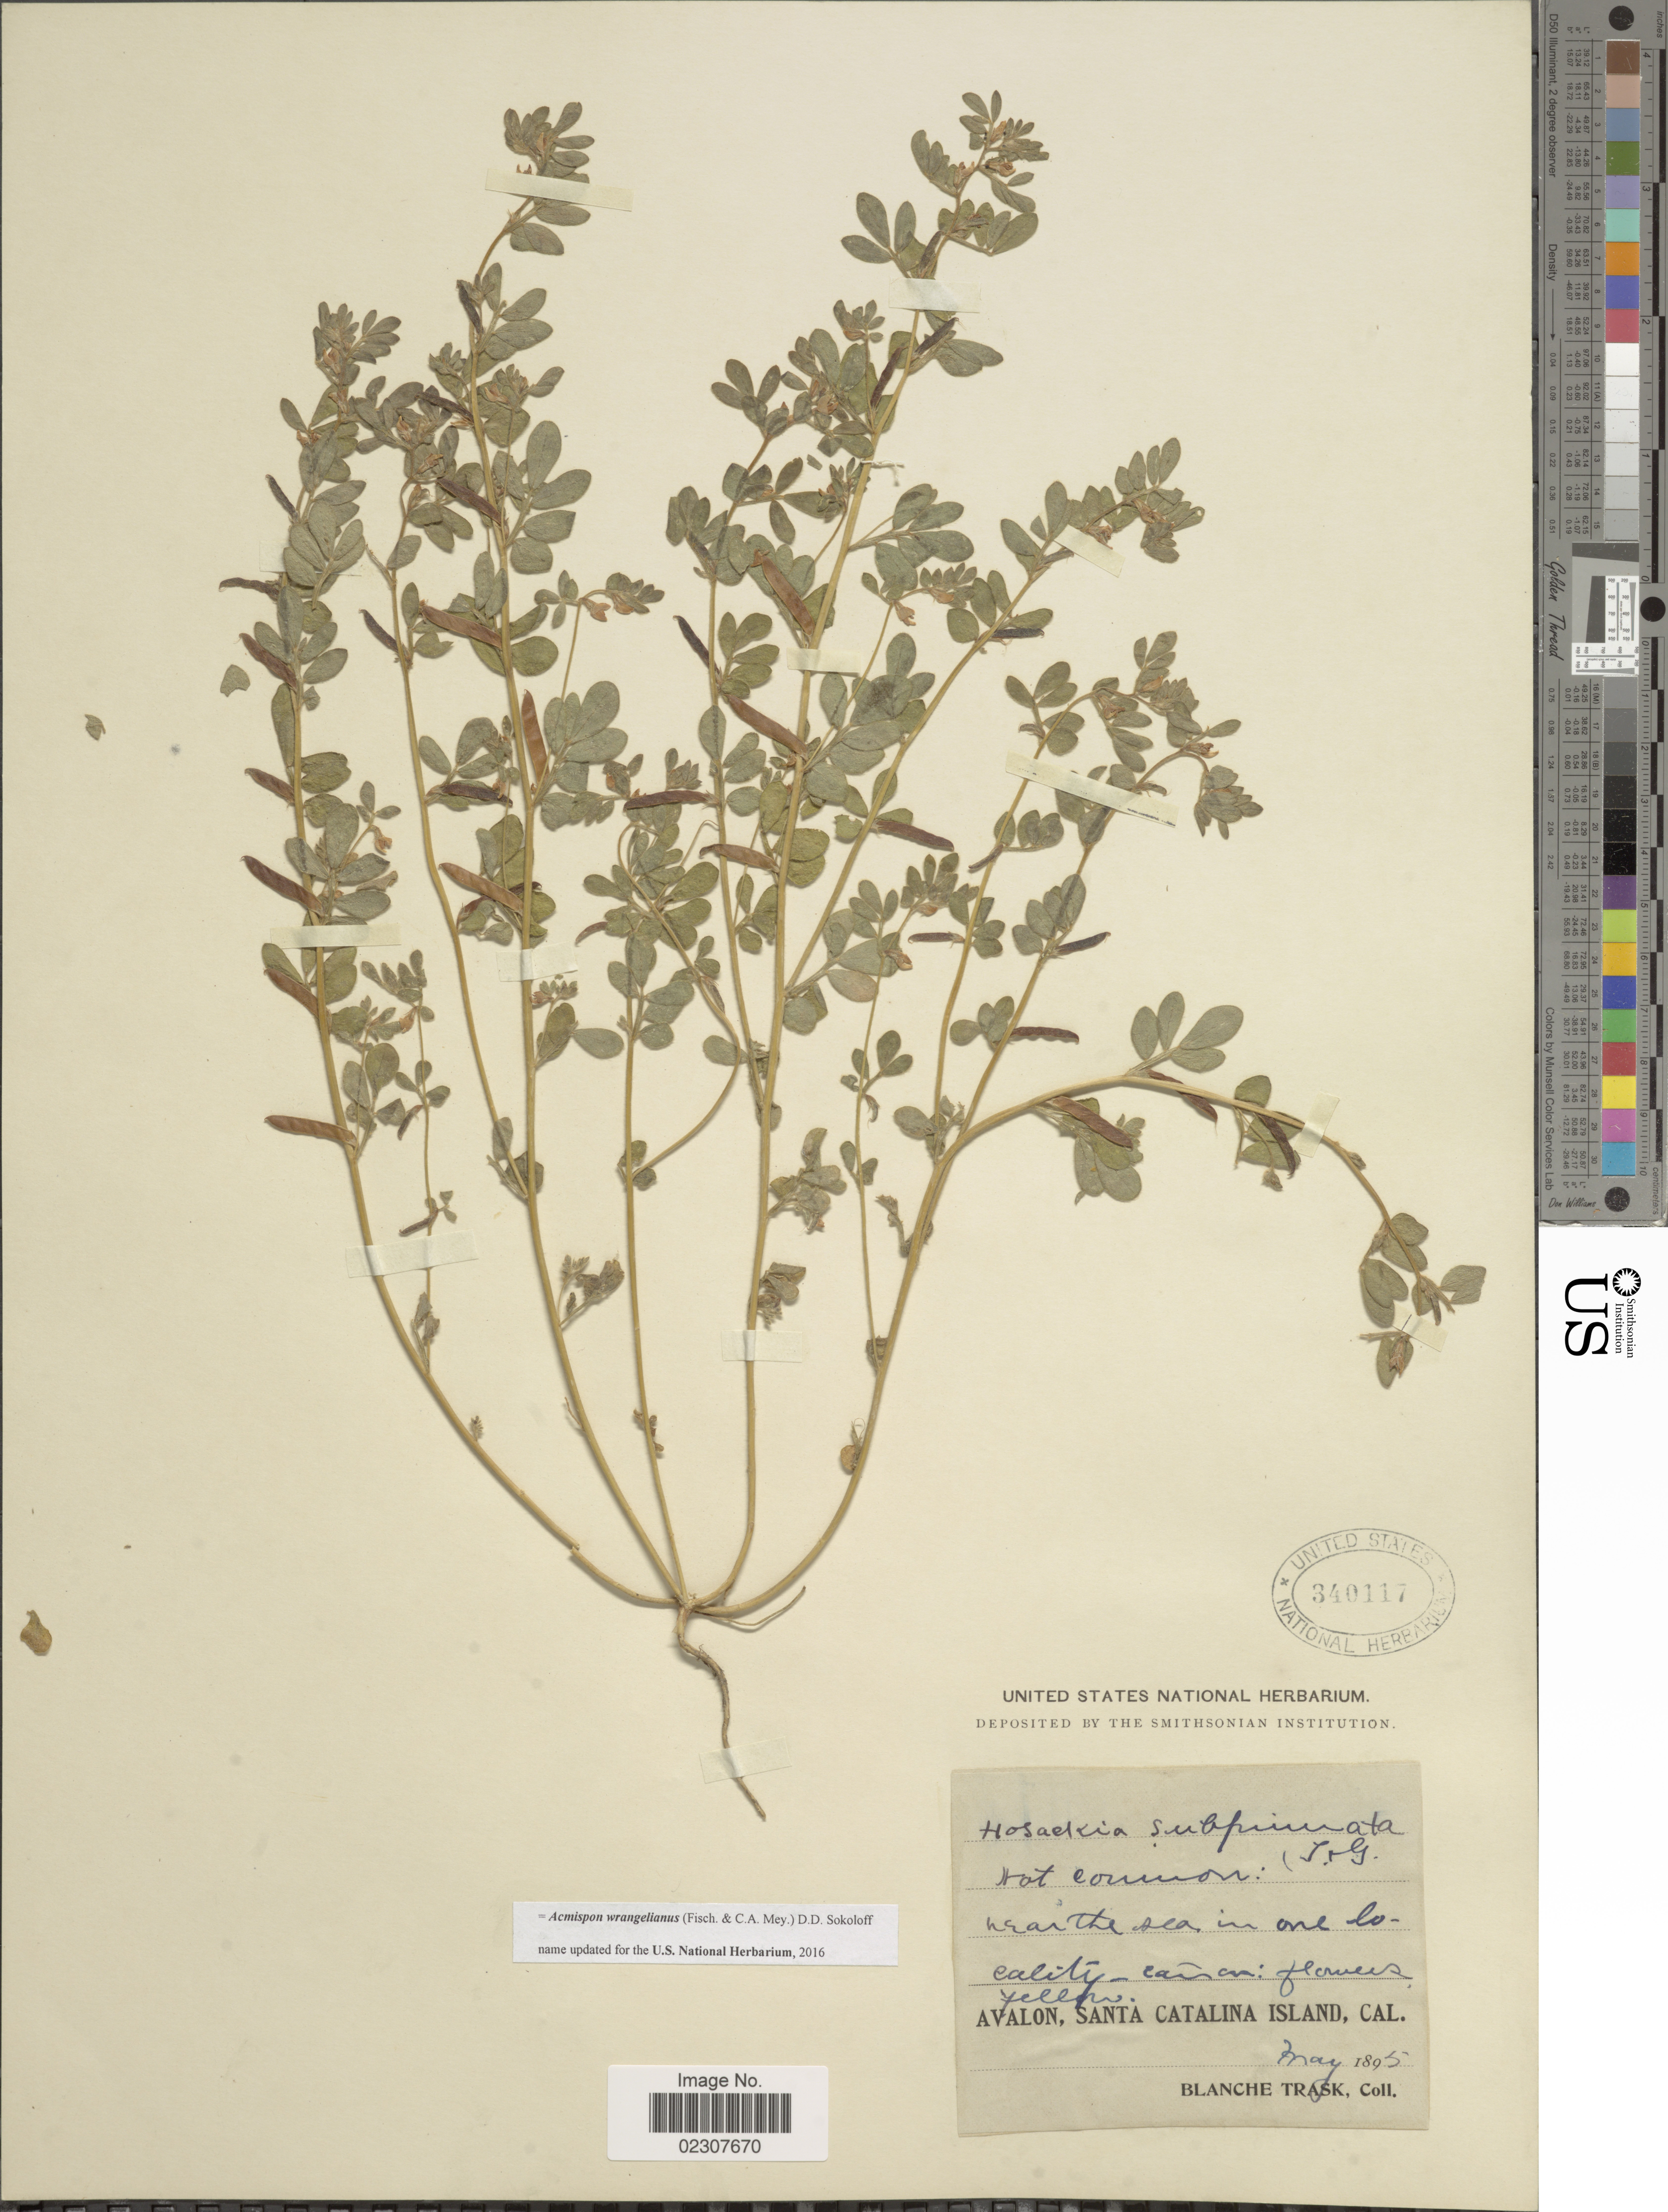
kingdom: Plantae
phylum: Tracheophyta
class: Magnoliopsida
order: Fabales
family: Fabaceae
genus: Acmispon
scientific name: Acmispon wrangelianus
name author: (Fisch. & C.A. Mey.) D.D. Sokoloff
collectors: B. Trask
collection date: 1895-05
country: United States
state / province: California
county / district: Los Angeles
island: Santa Catalina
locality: Near the sea in one, Avalon, Santa Catalina Island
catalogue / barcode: US 340117